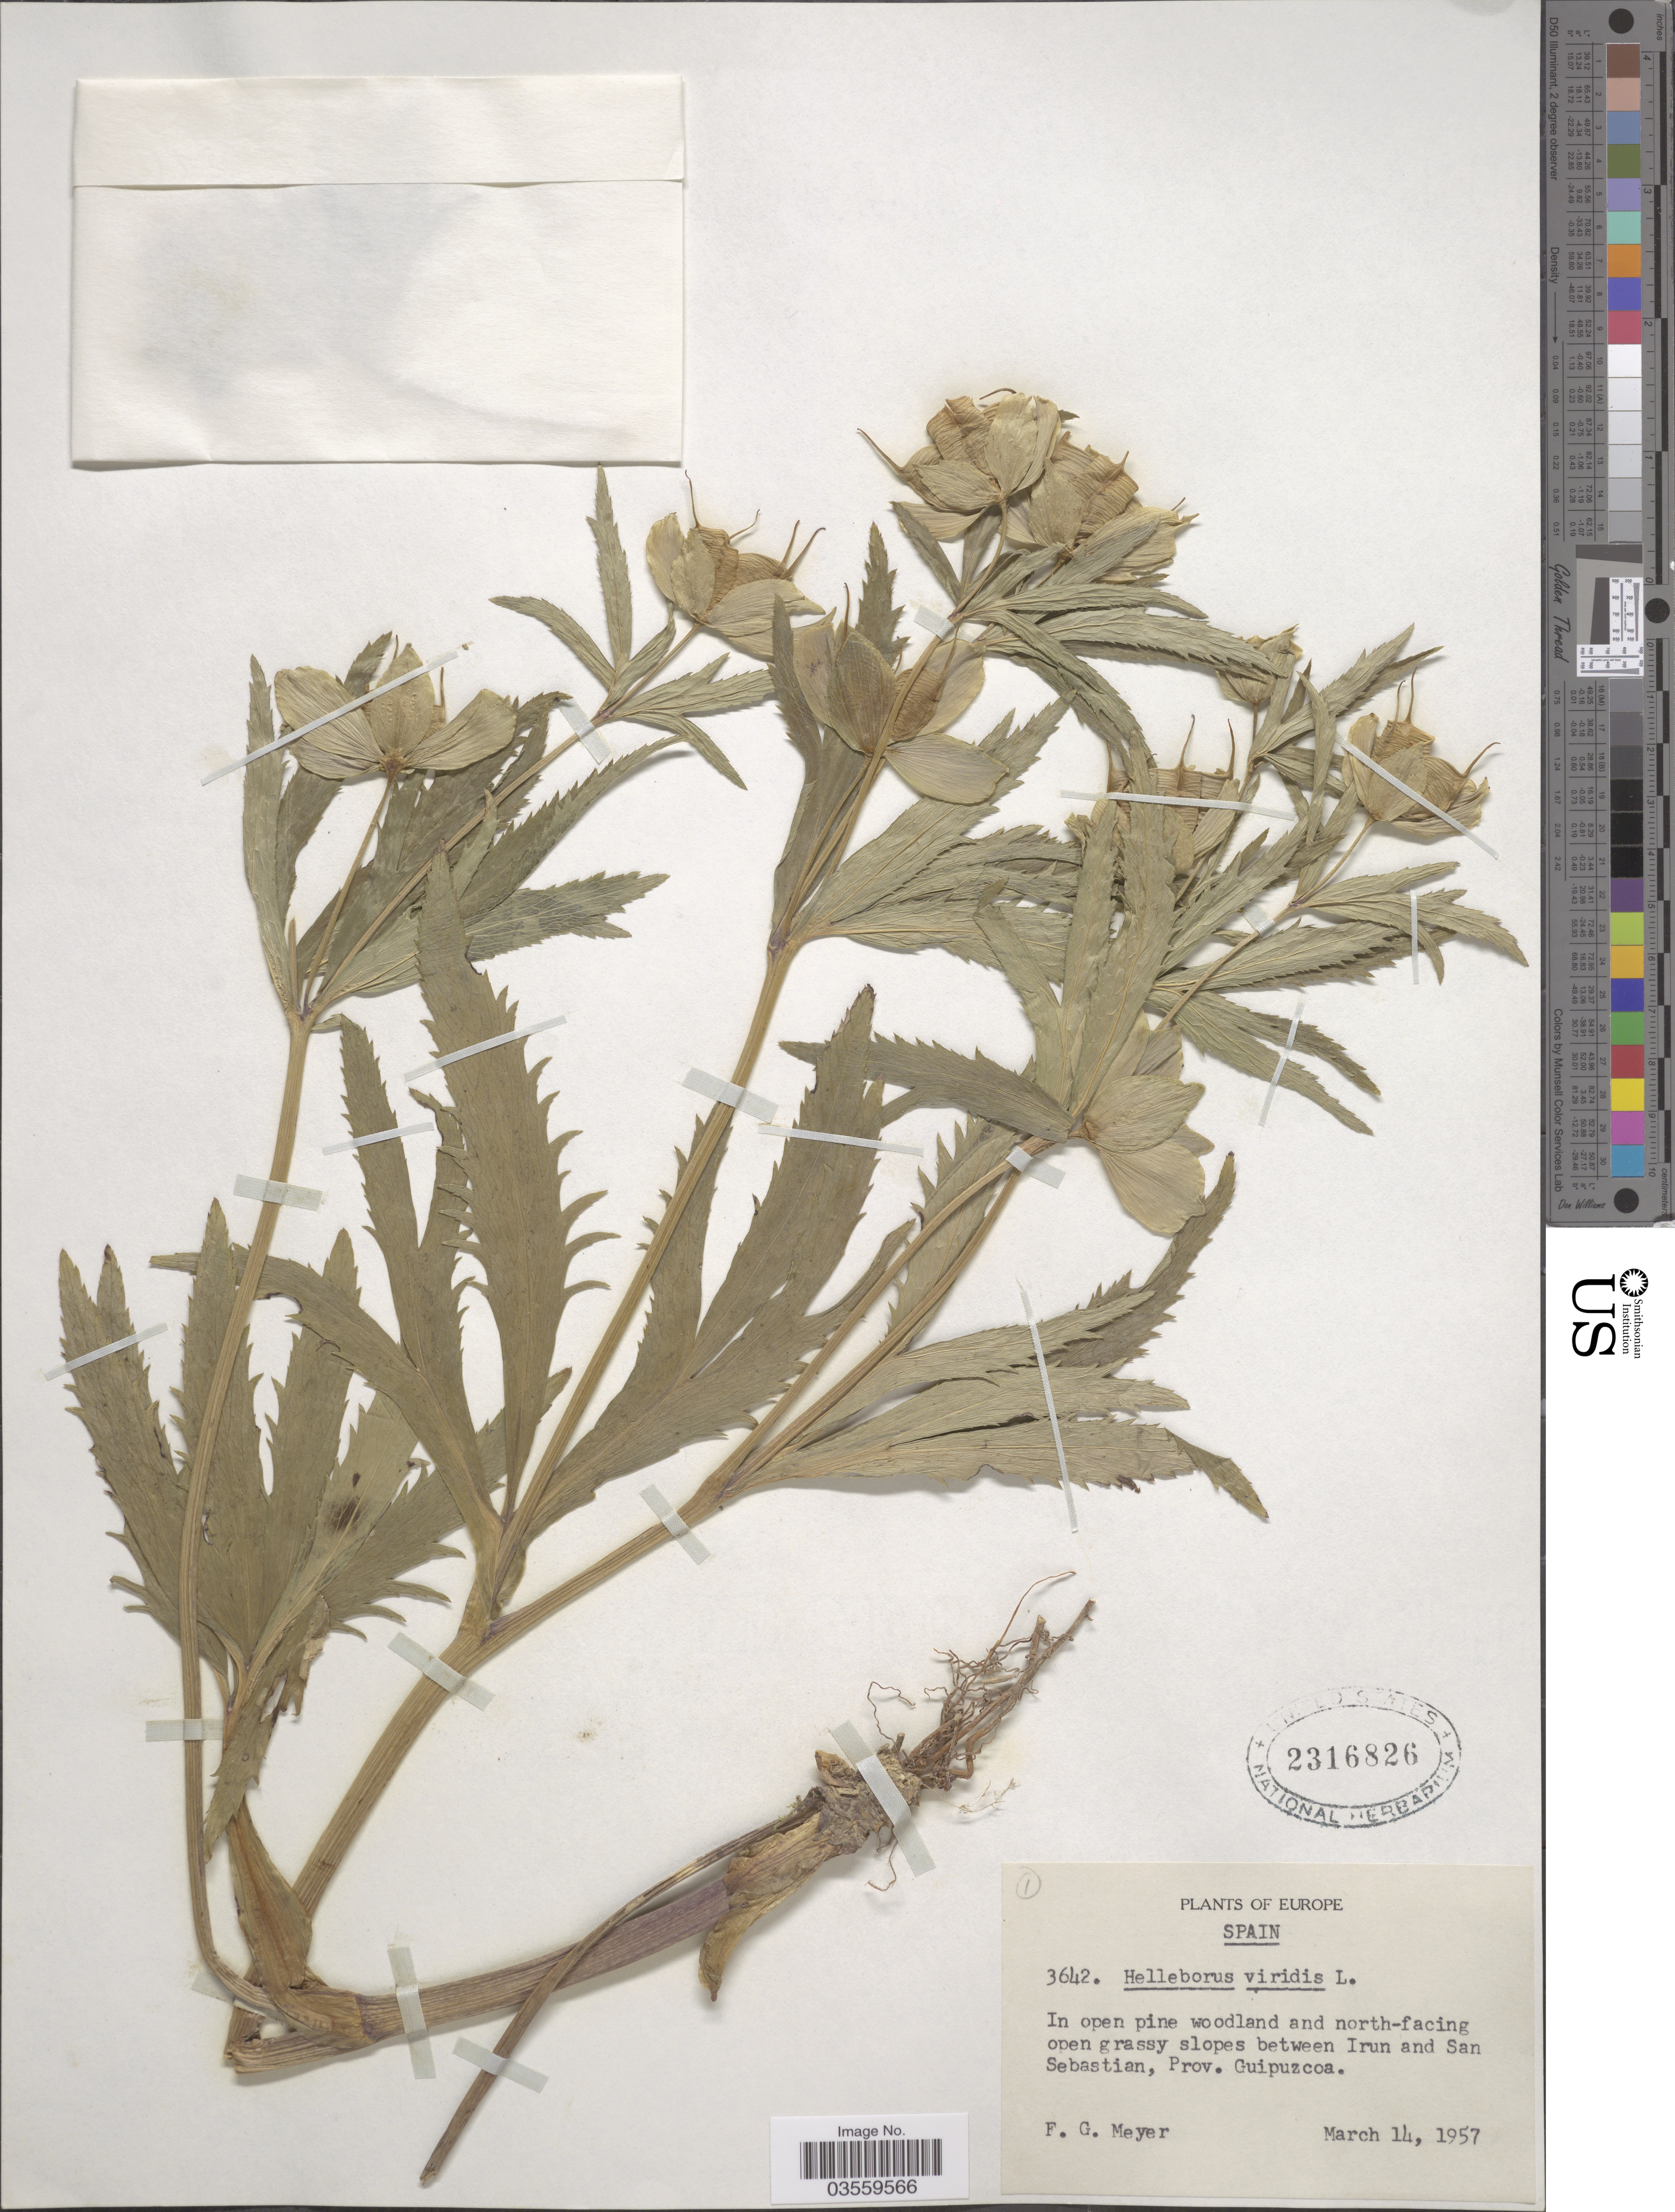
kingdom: Plantae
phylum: Tracheophyta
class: Magnoliopsida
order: Ranunculales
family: Ranunculaceae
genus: Helleborus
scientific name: Helleborus viridis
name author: L.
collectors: F. G. Meyer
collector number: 3642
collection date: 1957-03-14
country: Spain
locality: In open pine woodland and north-facing open grassy slopes between Irun and San Sebastian, Prov. Guipuzcoa.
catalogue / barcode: US 2316826